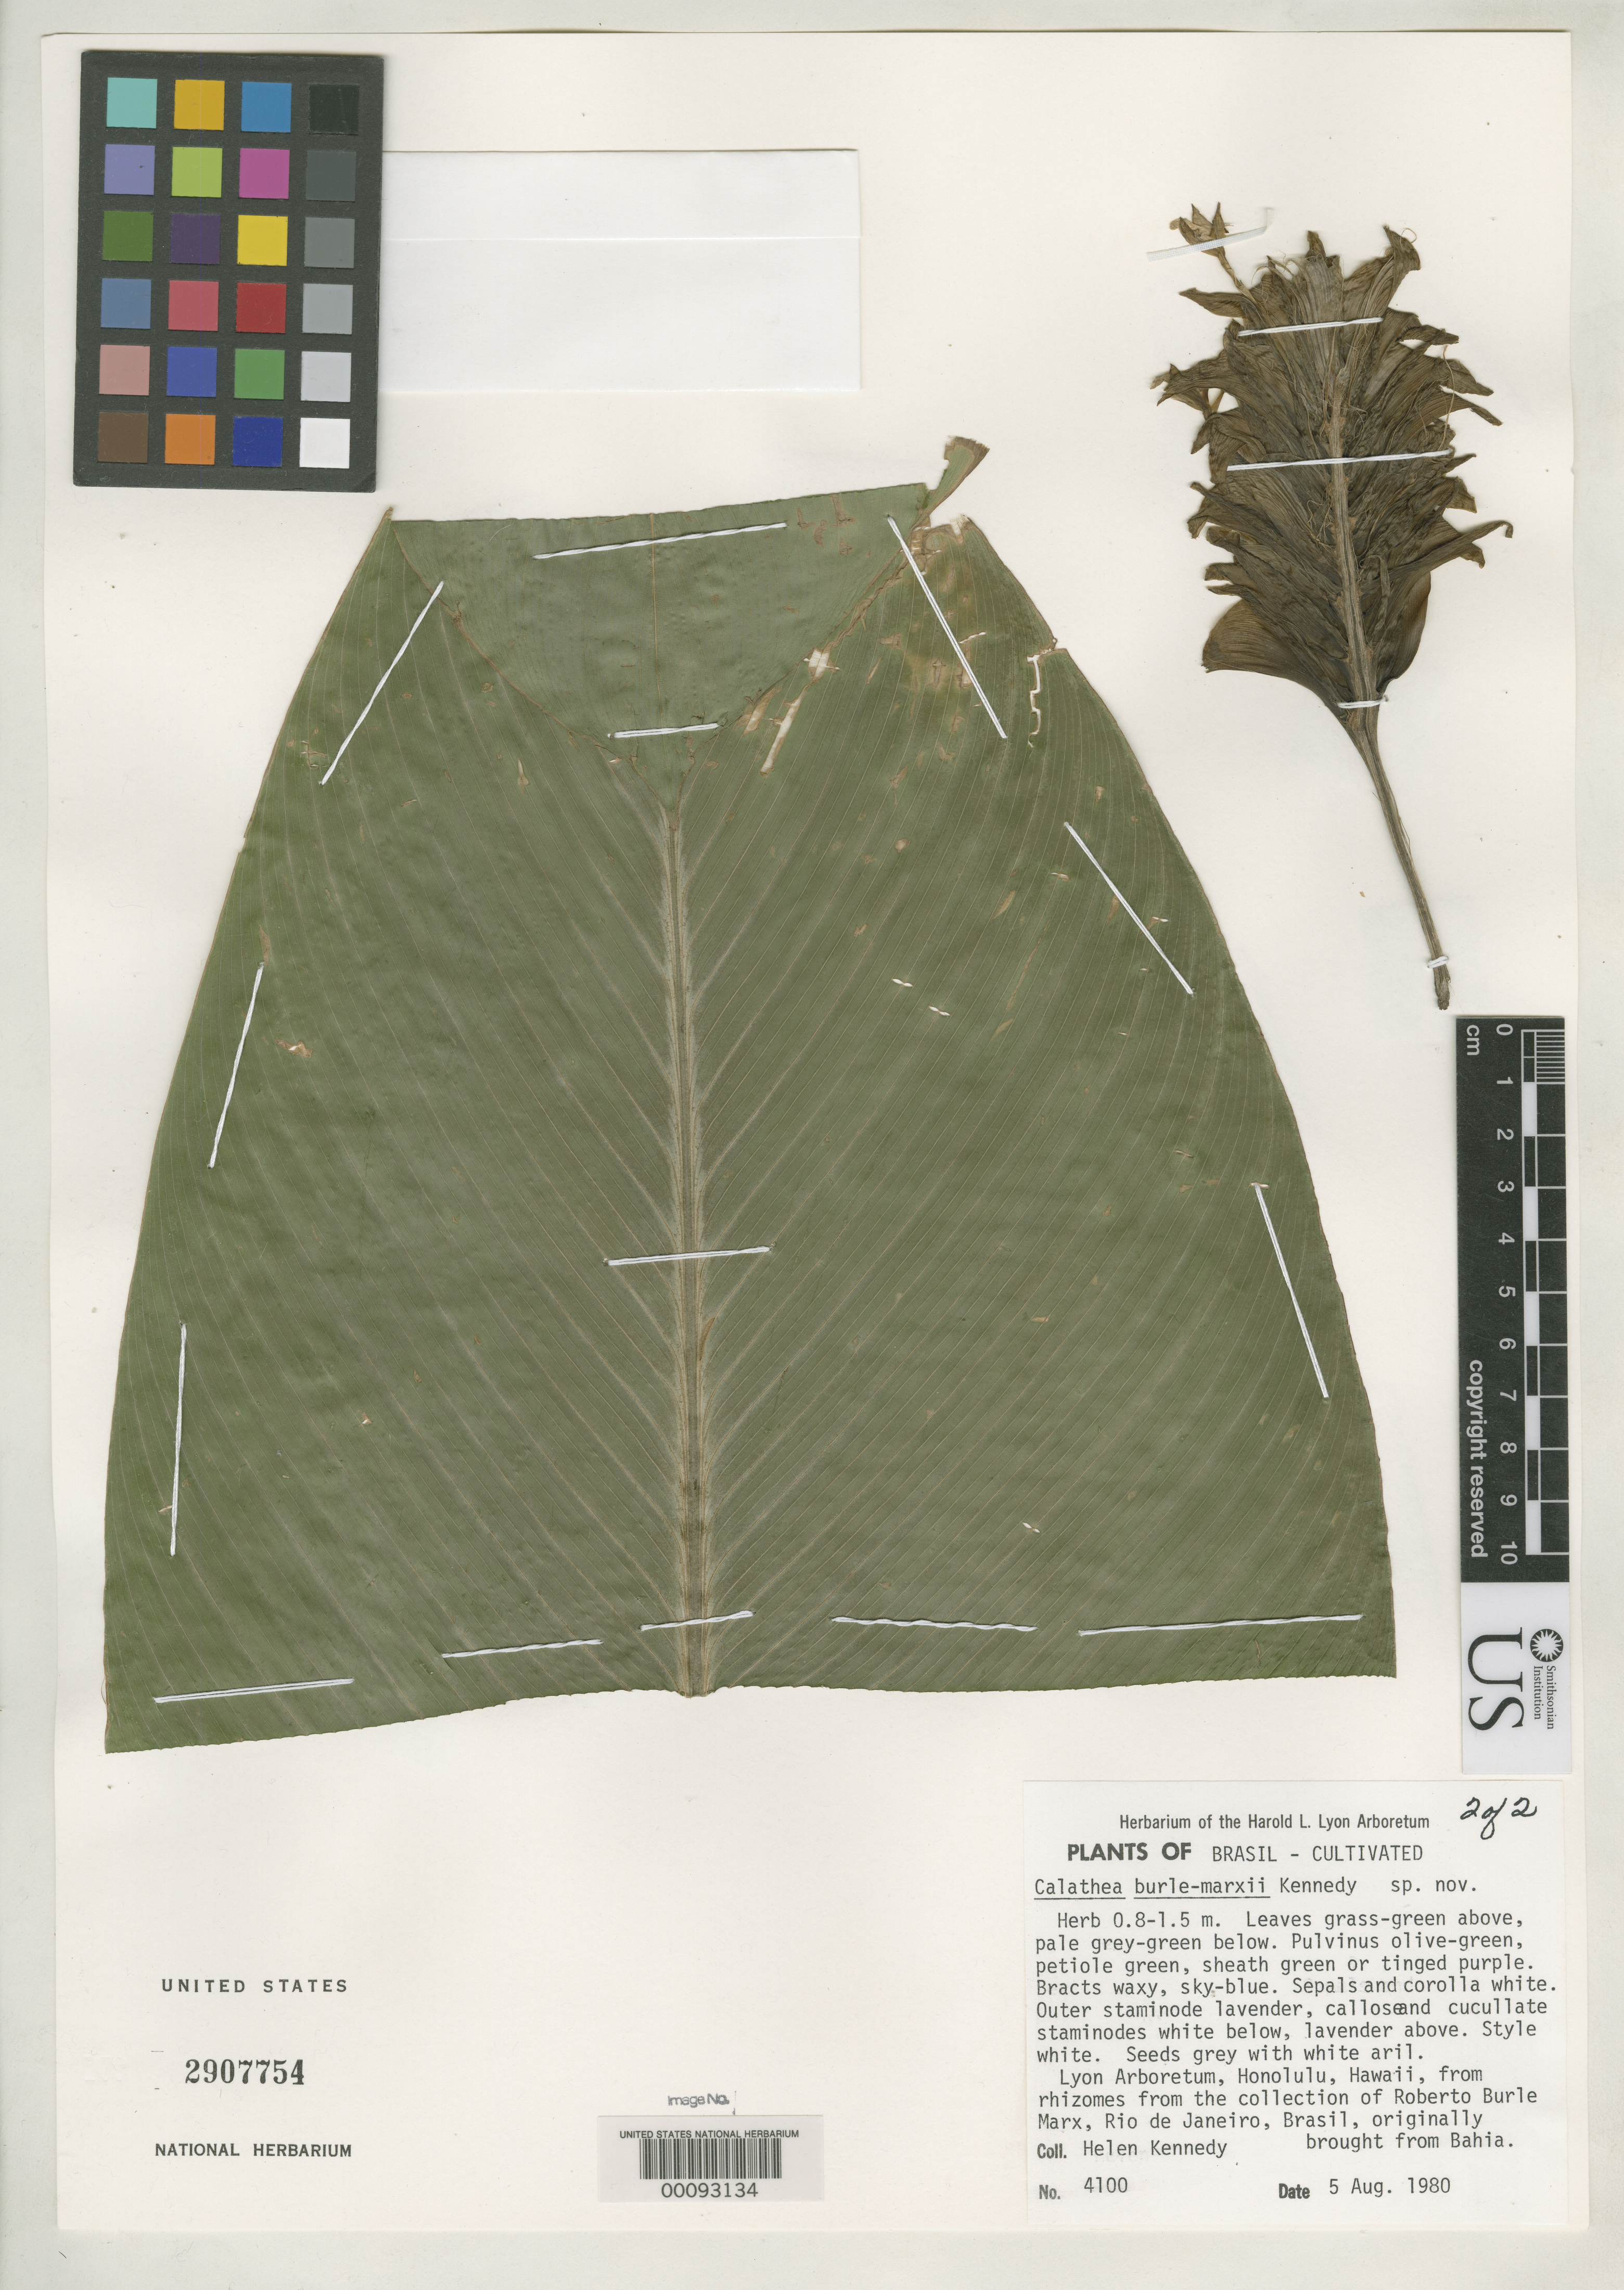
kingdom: Plantae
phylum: Tracheophyta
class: Liliopsida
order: Zingiberales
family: Marantaceae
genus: Calathea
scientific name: Calathea burle-marxii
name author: H. Kenn.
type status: Isotype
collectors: H. Kennedy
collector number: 4100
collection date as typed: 05 Aug 1980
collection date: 1980-08-05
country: Brazil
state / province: Bahia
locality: North of Esplanda city on road to Jaquera.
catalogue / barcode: US 2907754